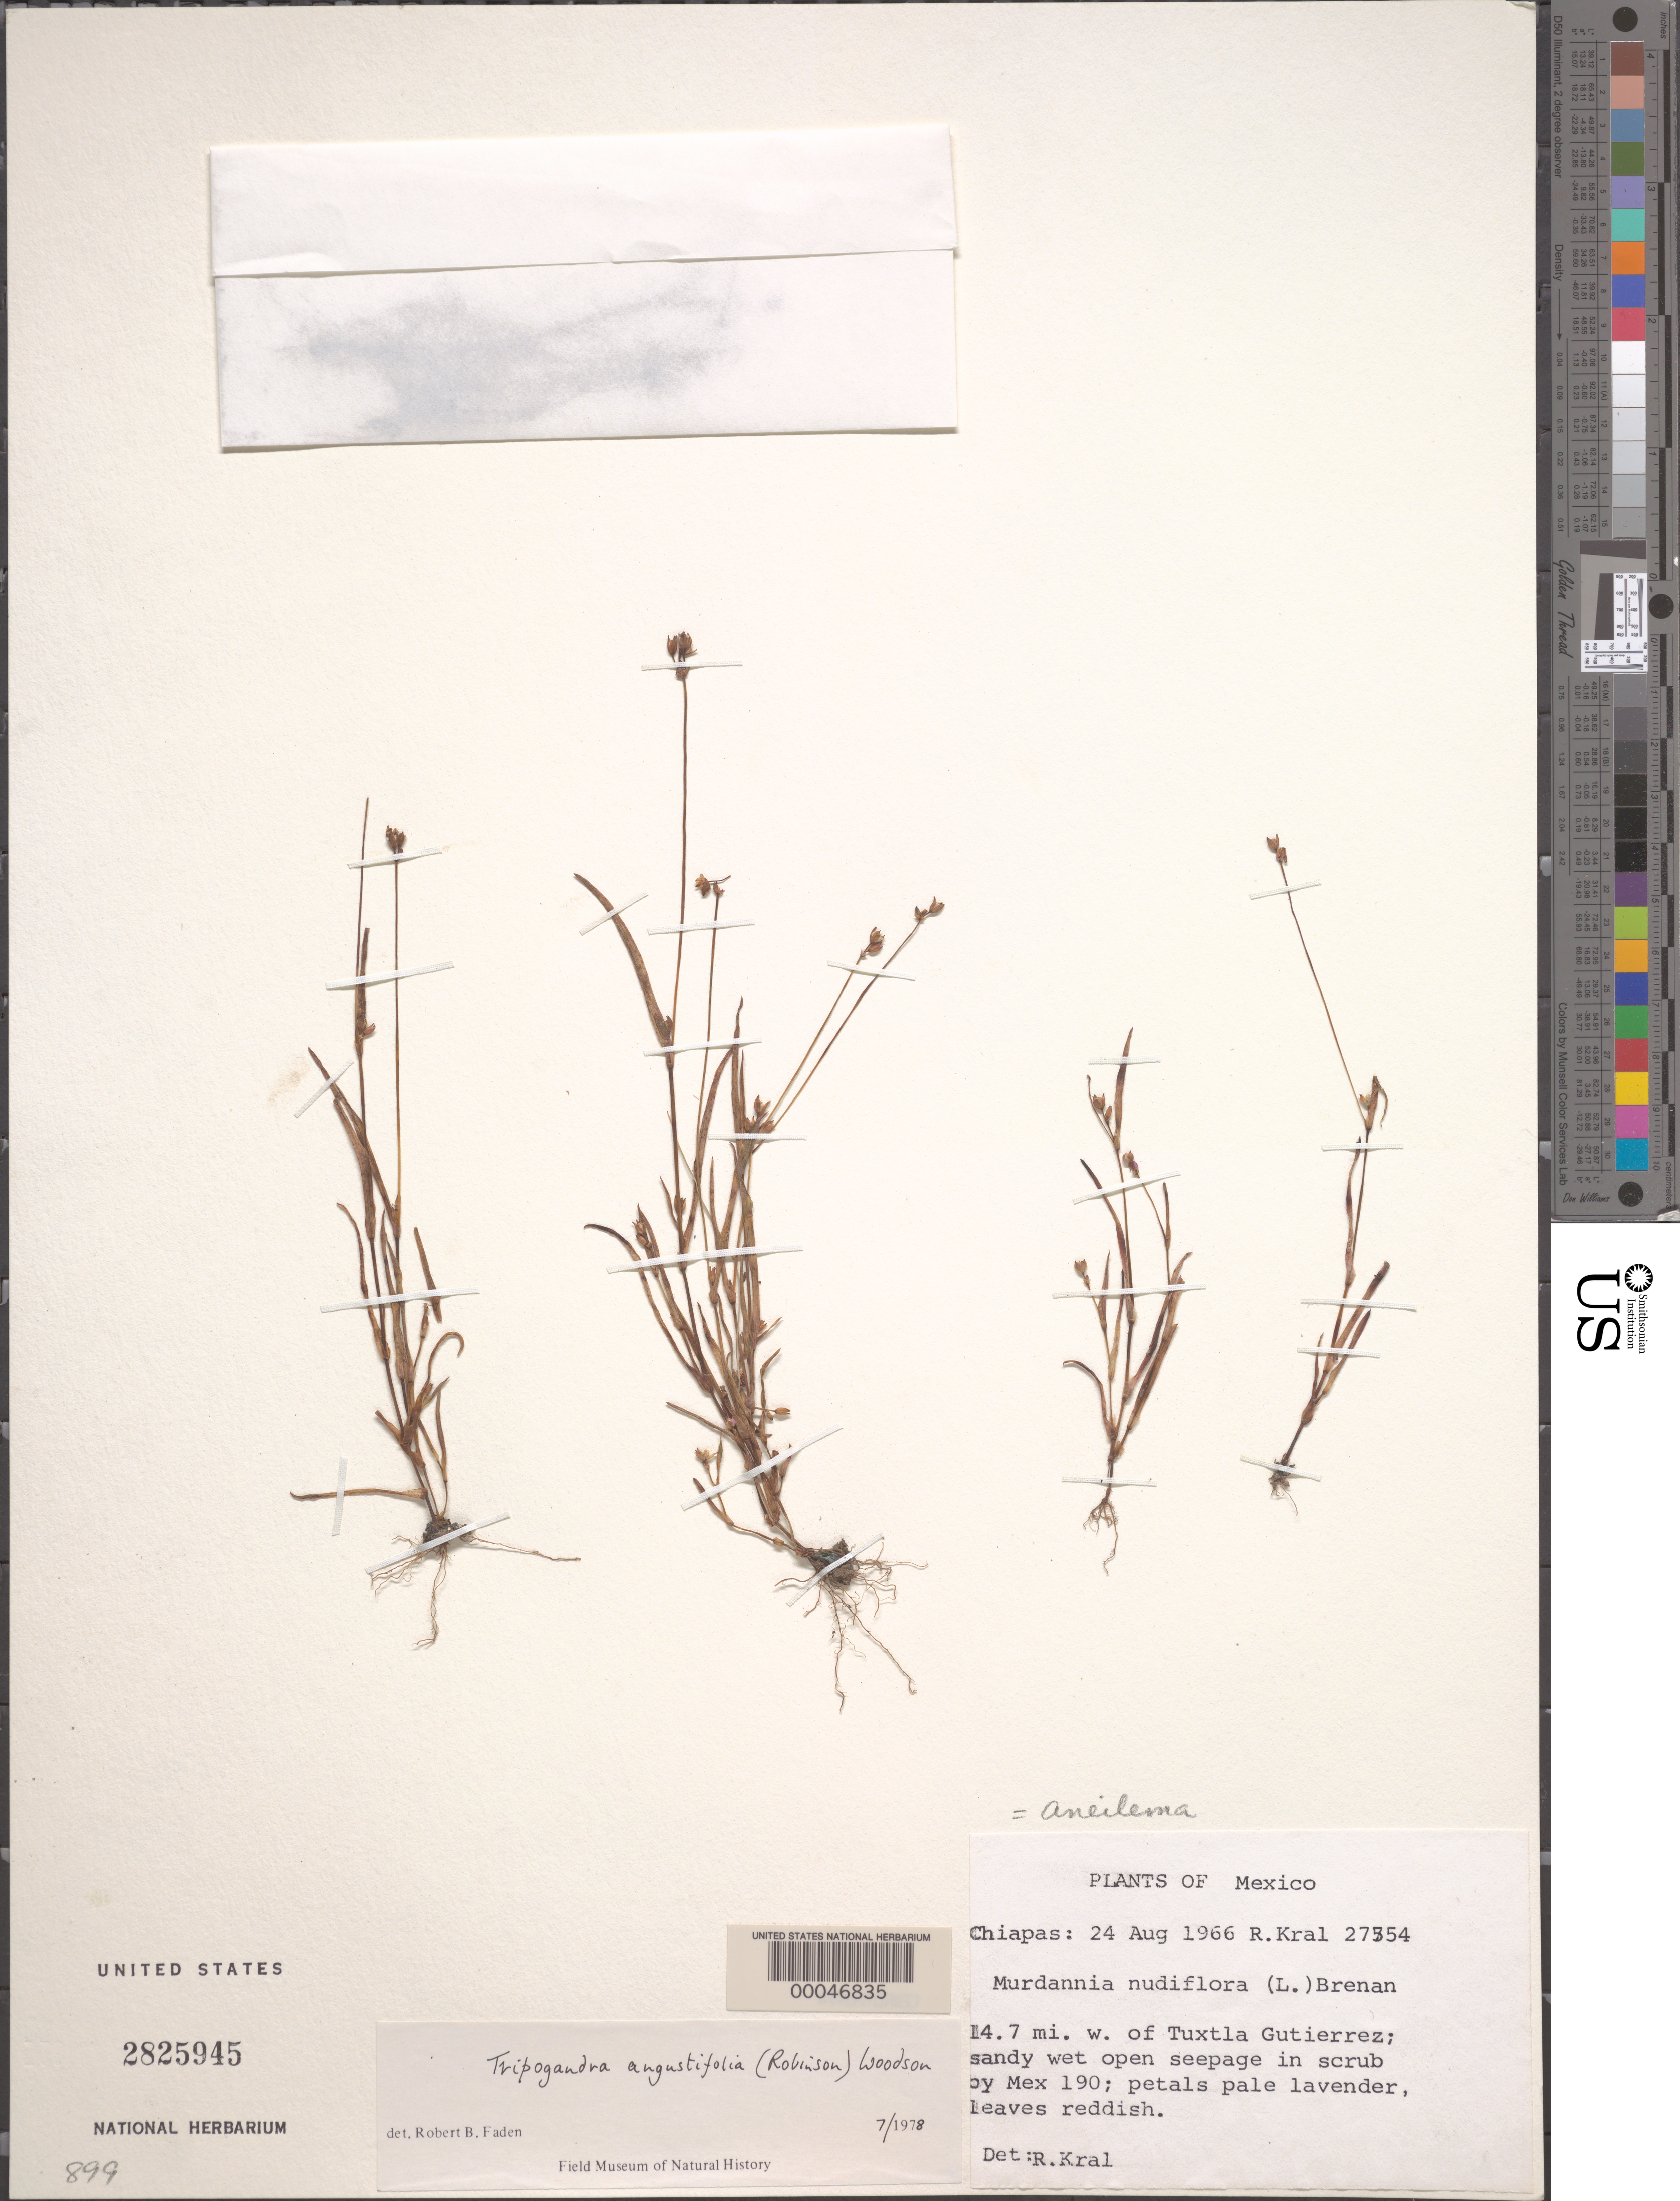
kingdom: Plantae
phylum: Tracheophyta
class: Liliopsida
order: Commelinales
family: Commelinaceae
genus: Tripogandra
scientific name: Tripogandra angustifolia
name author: (B.L. Rob.) Woodson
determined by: Faden, Robert B., (US), Smithsonian Institution - National Museum of Natural History (UNITED STATES)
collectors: R. Kral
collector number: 27554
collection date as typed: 24 Aug 1966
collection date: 1966-08-24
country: Mexico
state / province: Chiapas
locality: W of Tuxtla Gutierrez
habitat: Sandy, wet open scrub; seepage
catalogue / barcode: US 2825945